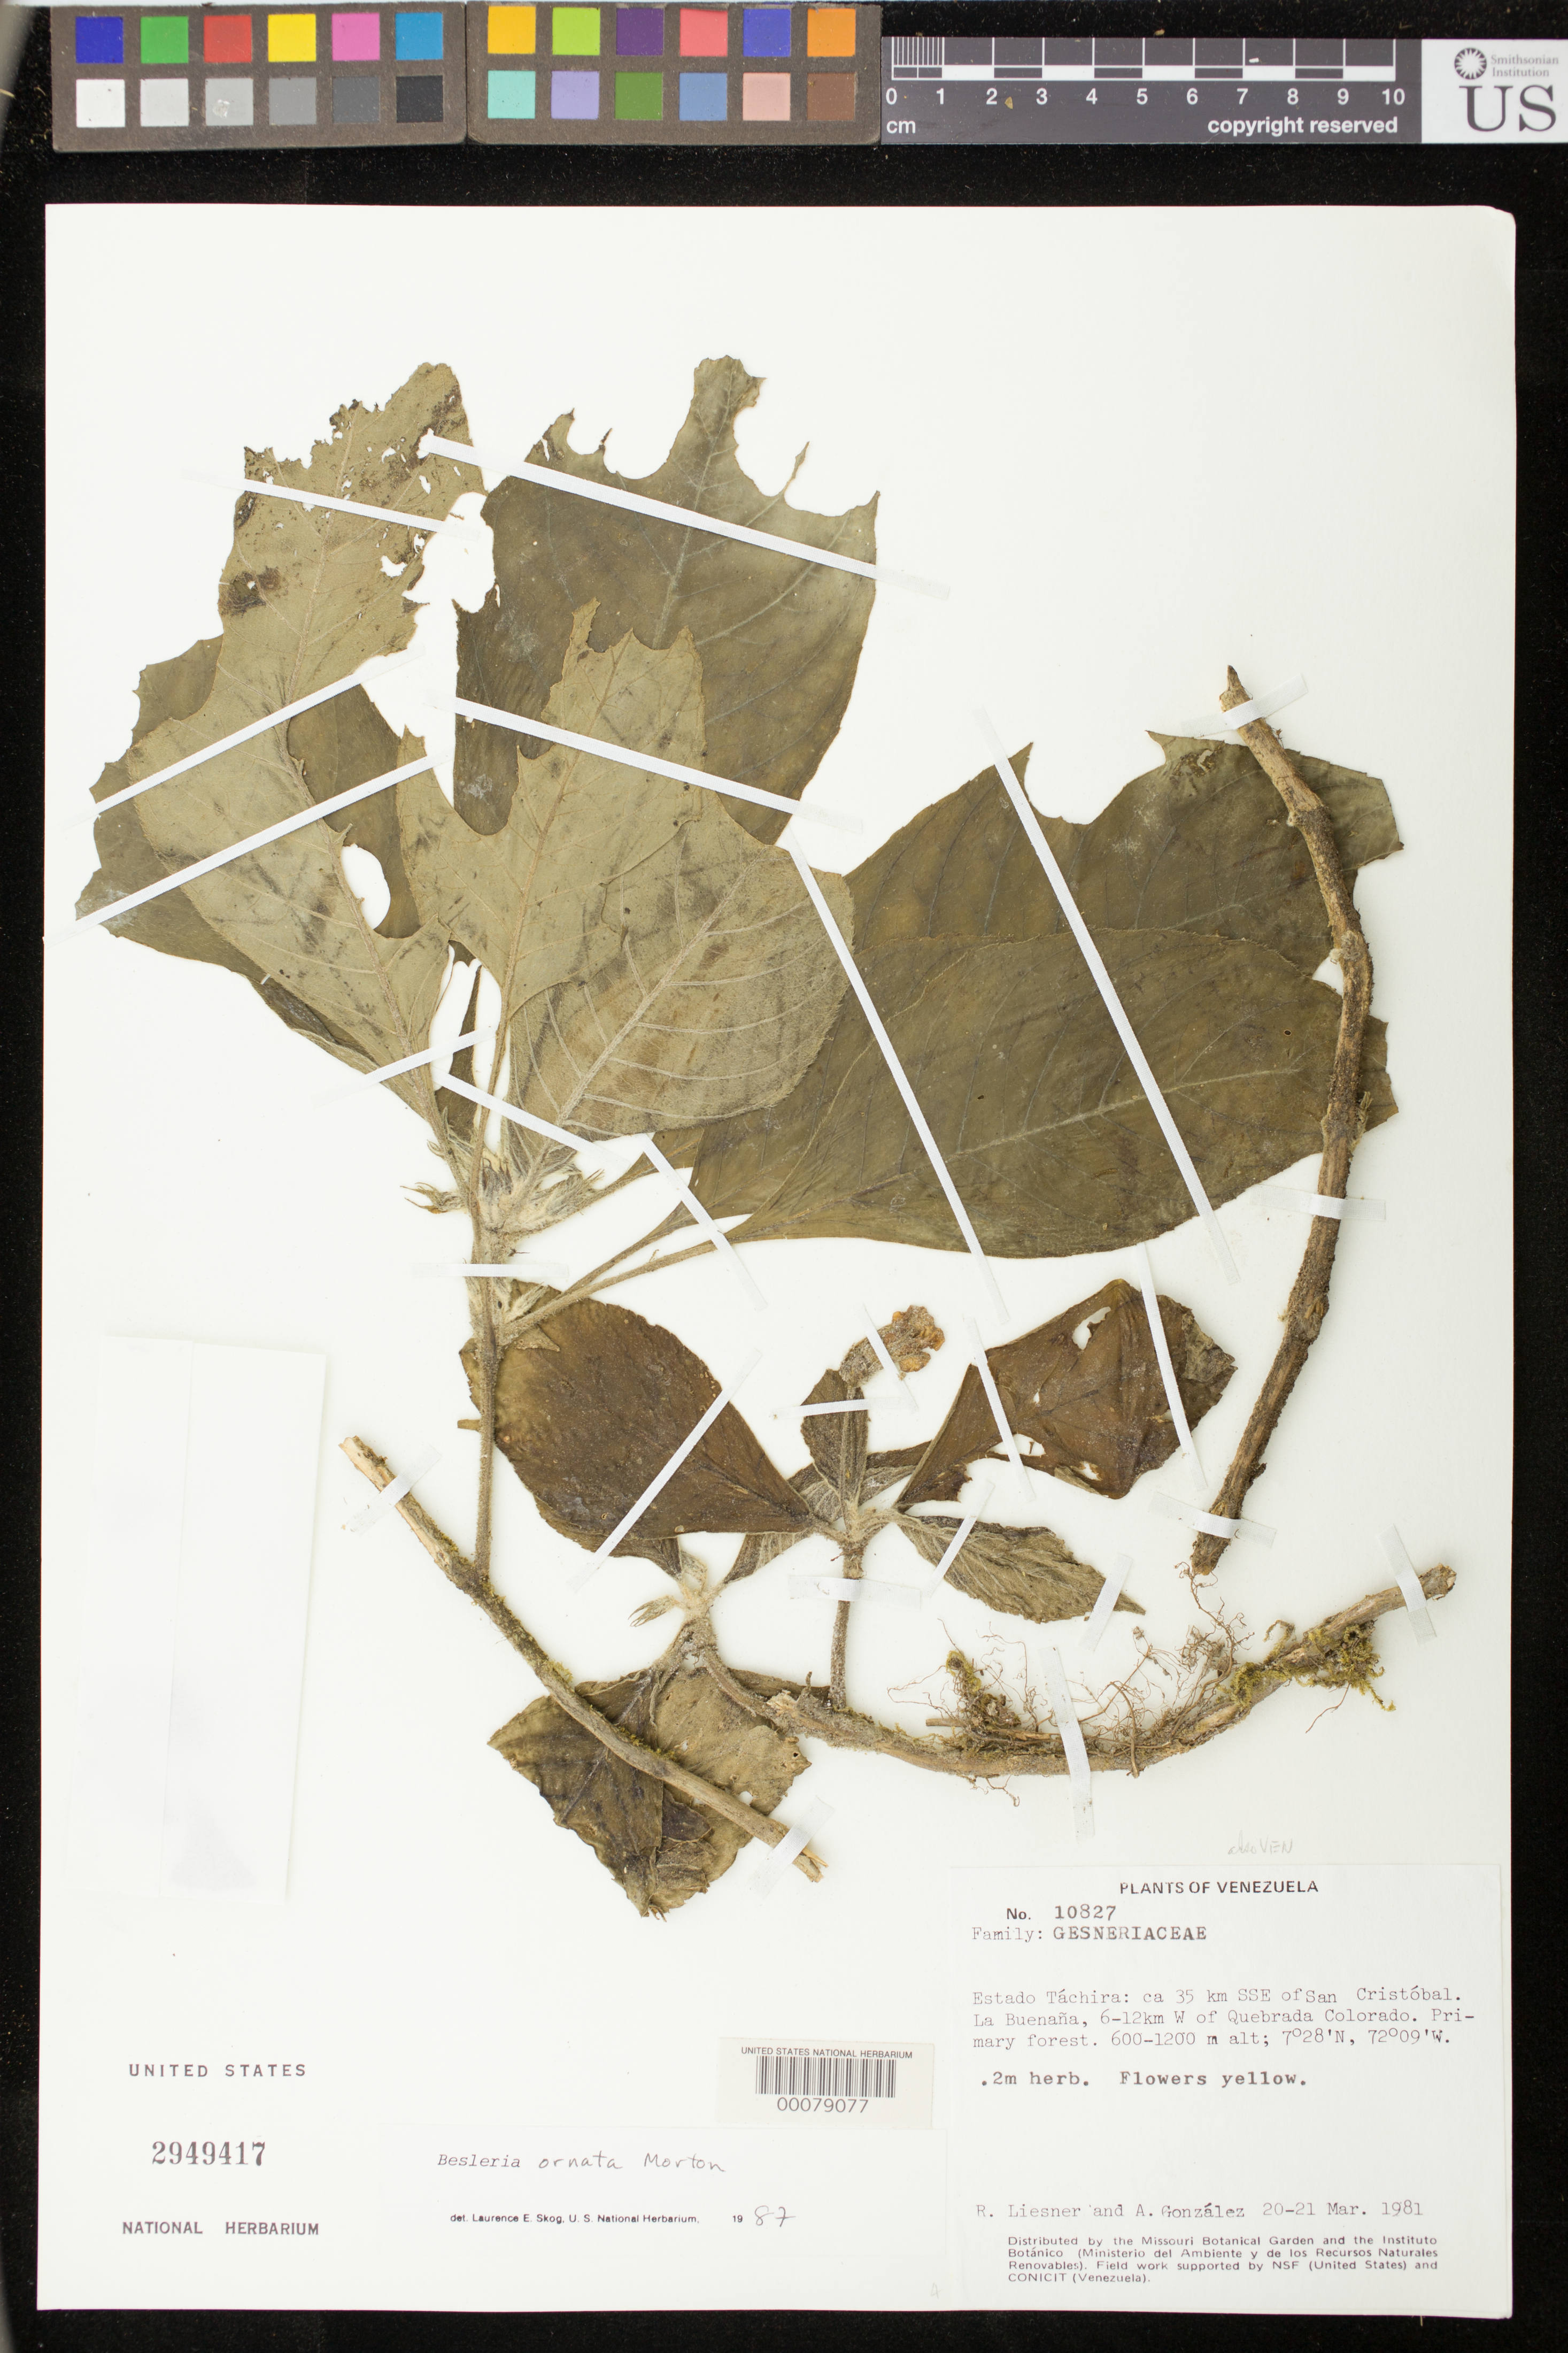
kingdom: Plantae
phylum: Tracheophyta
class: Magnoliopsida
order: Lamiales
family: Gesneriaceae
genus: Besleria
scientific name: Besleria ornata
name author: C.V. Morton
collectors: R. L. Liesner & A. C. González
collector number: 10827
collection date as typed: Mar 1981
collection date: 1981-03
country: Venezuela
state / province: Táchira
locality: About 35 km SSE of San Cristobal, La Buenana, 6-12 km W of Quebrada Colorado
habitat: Primary forest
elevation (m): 600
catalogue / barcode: US 2949417